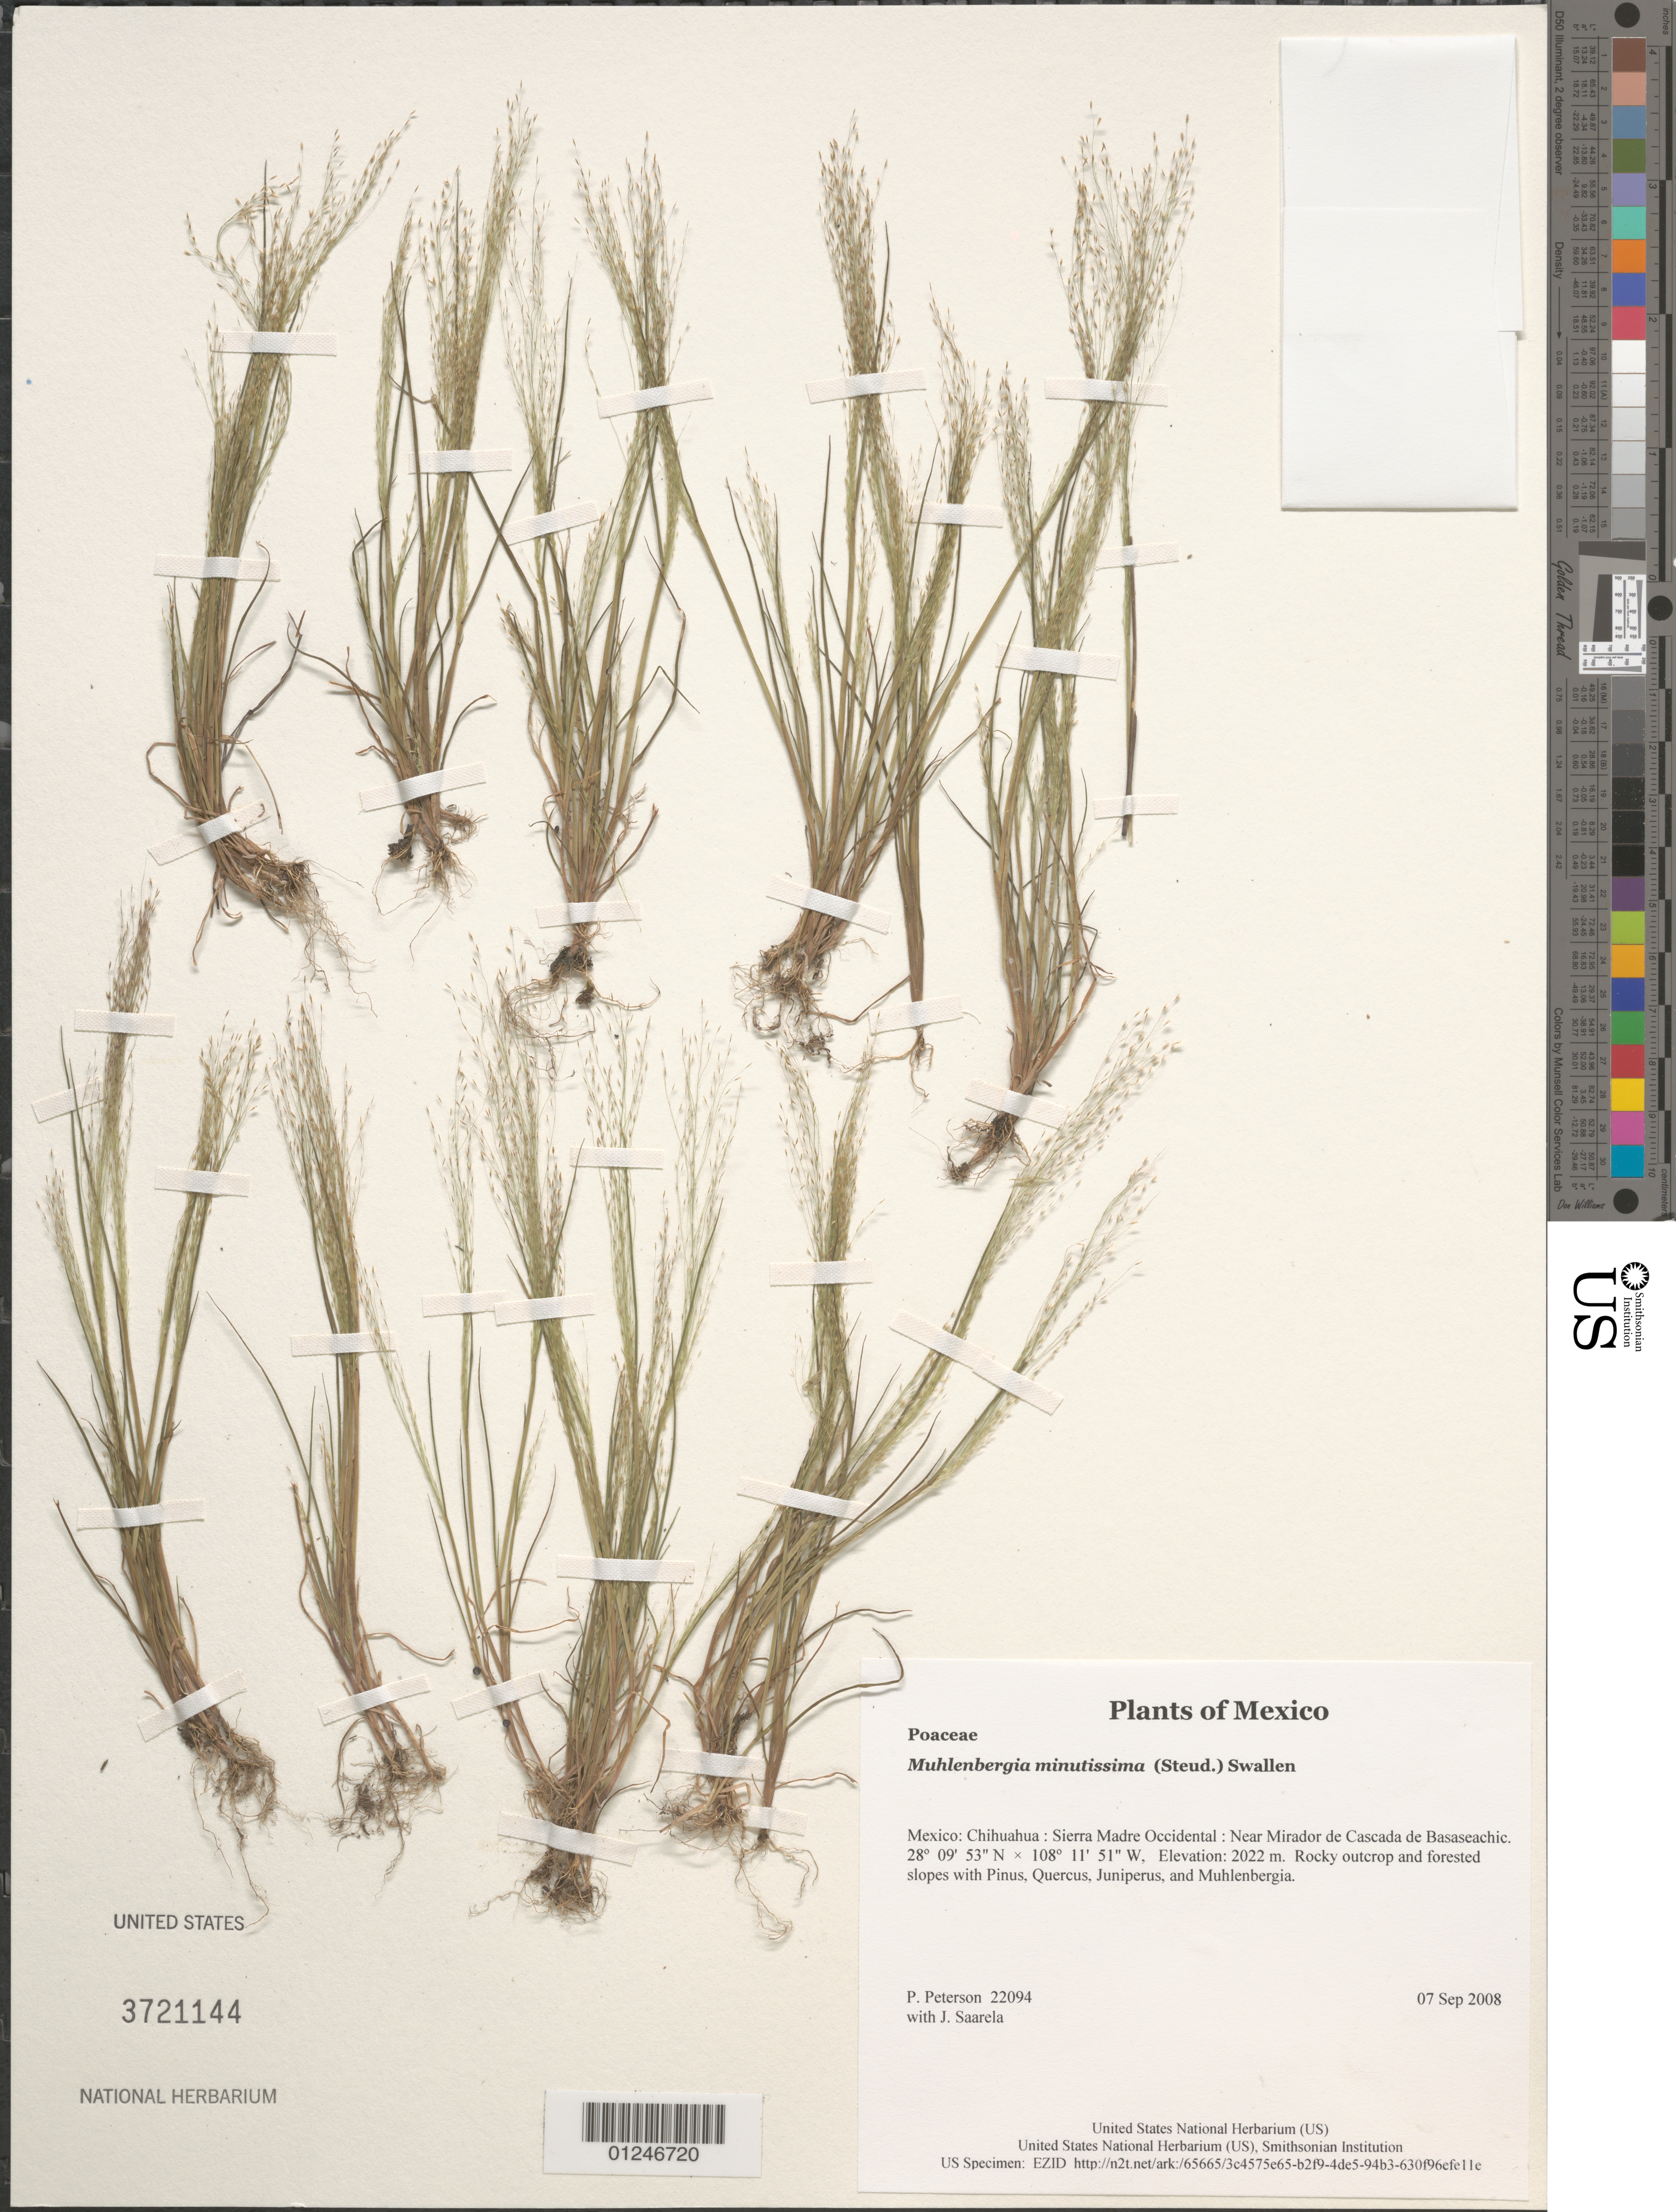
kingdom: Plantae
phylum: Tracheophyta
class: Liliopsida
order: Poales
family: Poaceae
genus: Muhlenbergia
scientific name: Muhlenbergia minutissima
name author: (Steud.) Swallen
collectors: P. M. Peterson & J. Saarela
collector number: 22094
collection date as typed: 07 Sep 2008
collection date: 2008-09-07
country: Mexico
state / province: Chihuahua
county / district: Sierra Madre Occidental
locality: Near Mirador de Cascada de Basaseachic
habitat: Rocky outcrop and forested slopes with Pinus, Quercus, Juniperus, and Muhlenbergia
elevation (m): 2022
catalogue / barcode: US 3721144